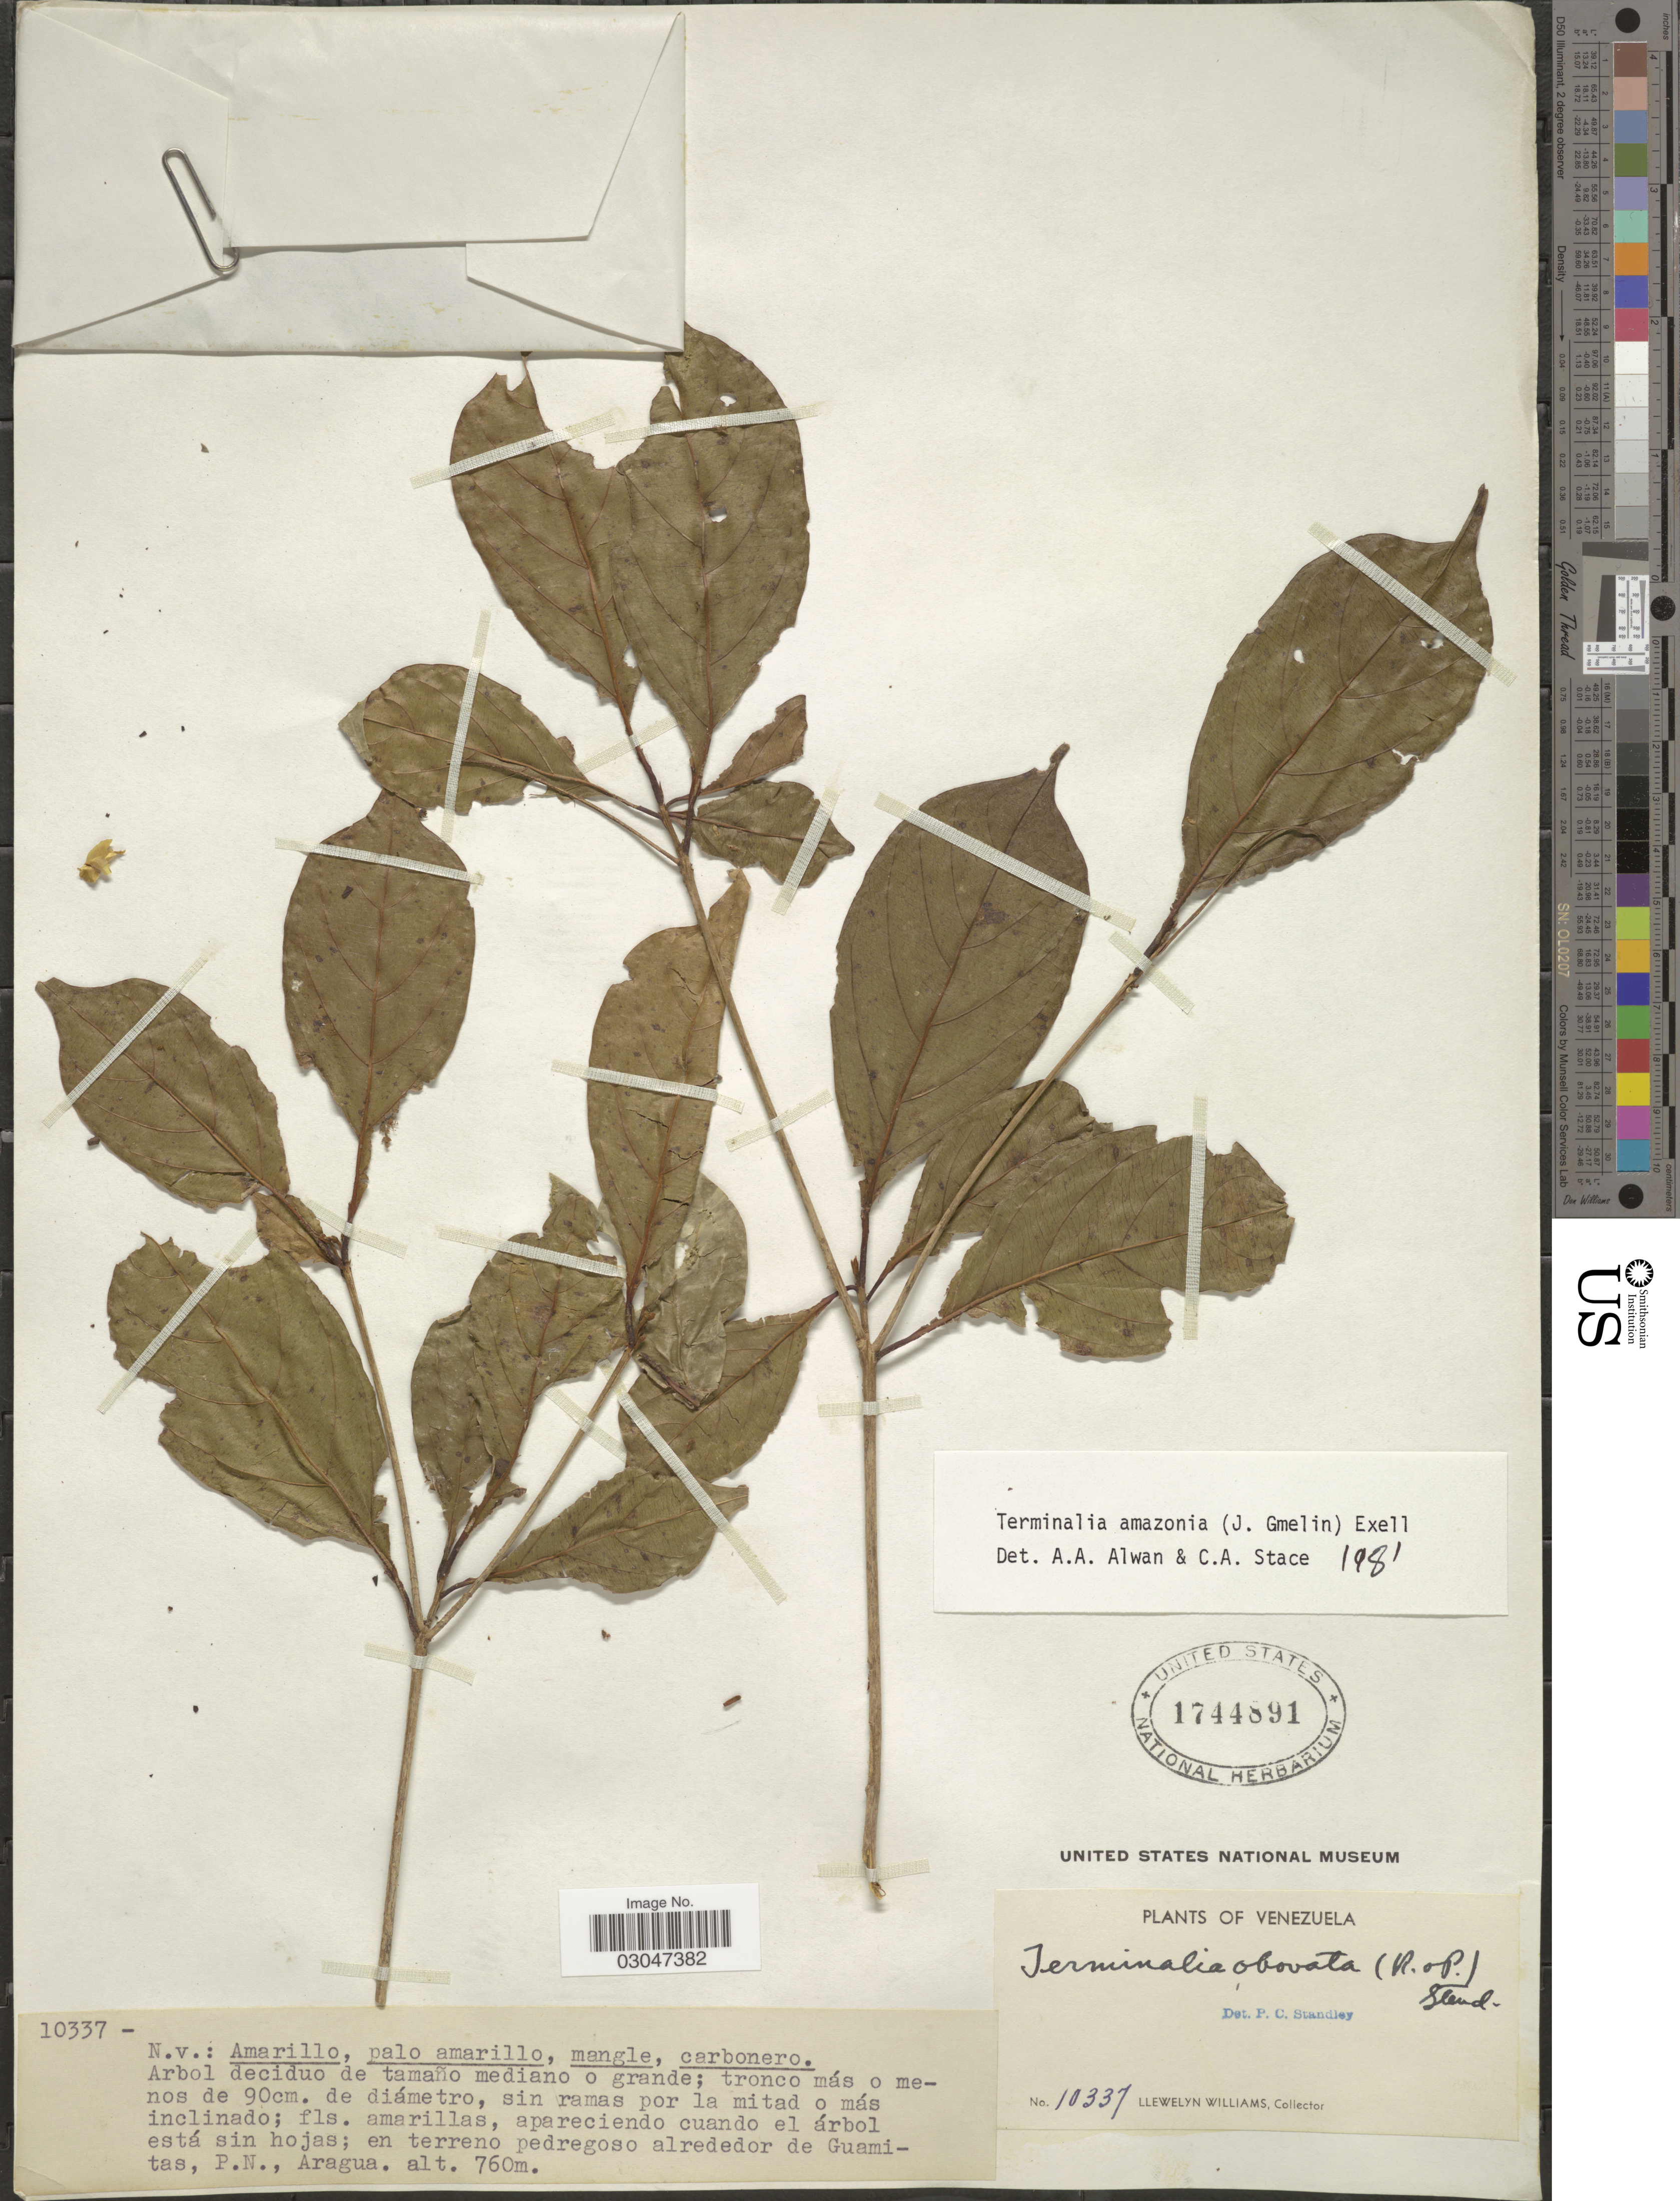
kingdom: Plantae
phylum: Tracheophyta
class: Magnoliopsida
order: Myrtales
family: Combretaceae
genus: Terminalia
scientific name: Terminalia amazonia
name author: (J.F. Gmel.) Exell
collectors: Ll. Williams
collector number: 10337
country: Venezuela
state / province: Aragua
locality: En terreno pedregoso alrededor de Guamitas, P.N.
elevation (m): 760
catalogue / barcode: US 1744891